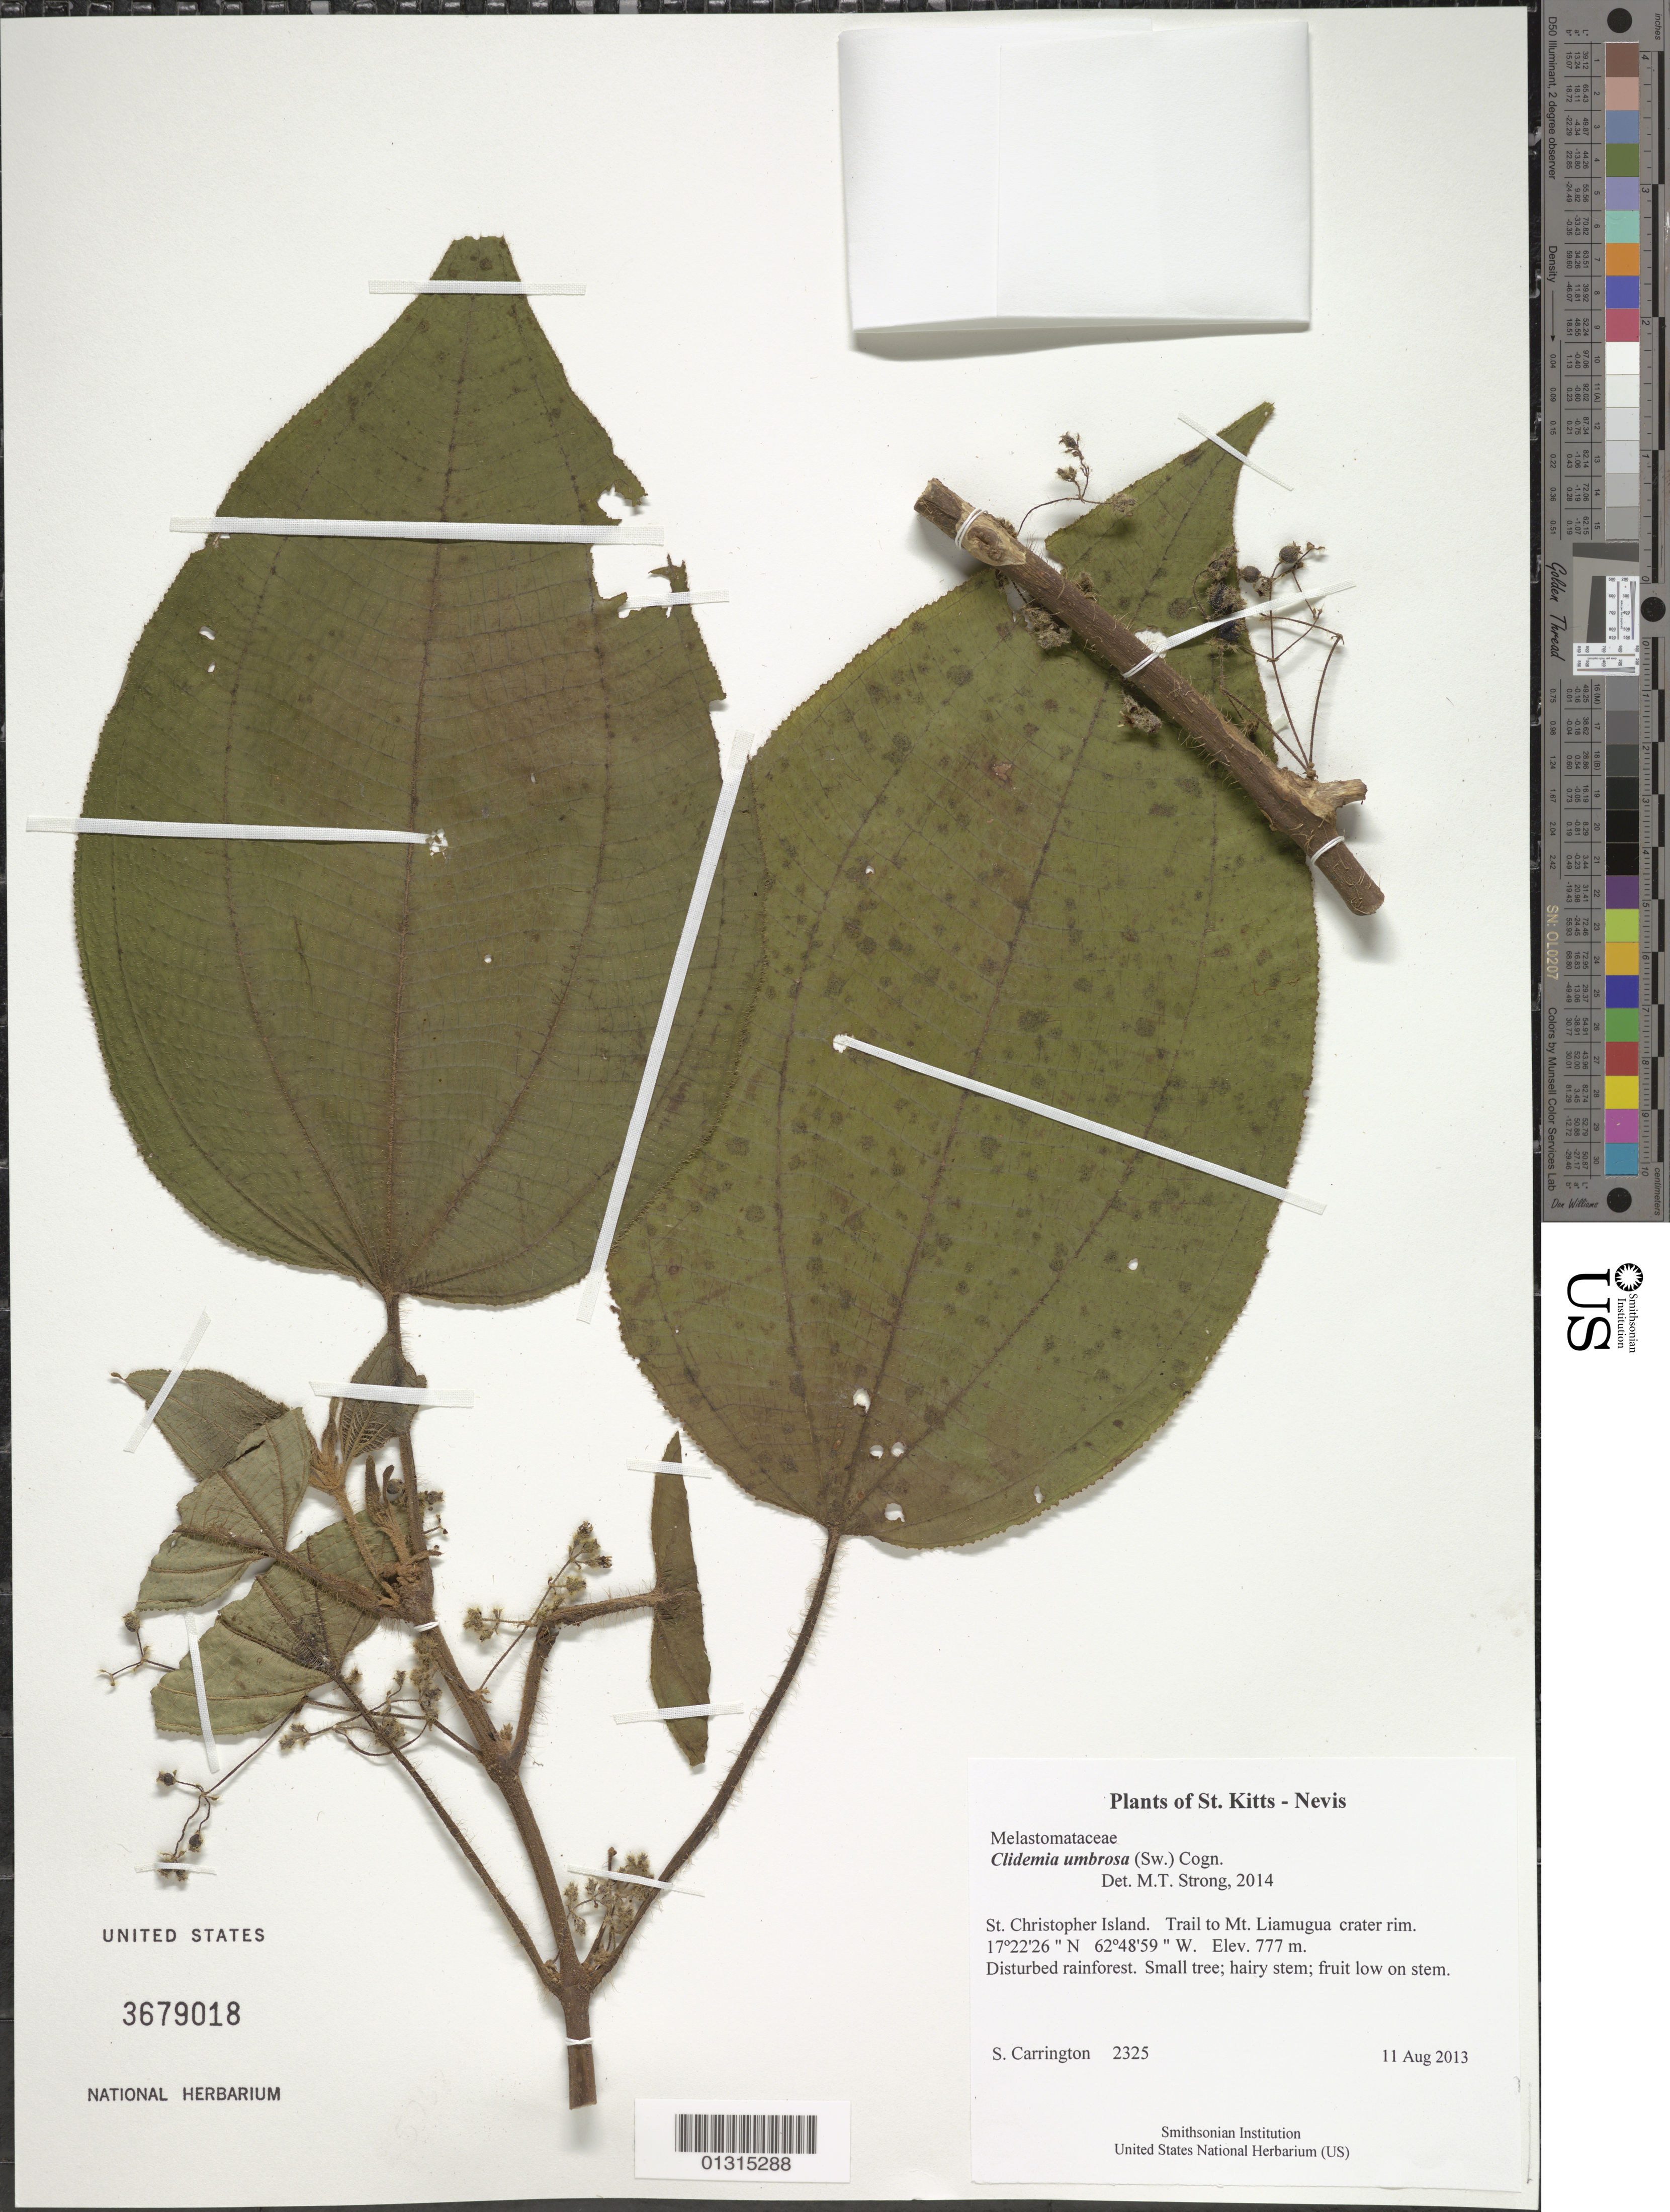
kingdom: Plantae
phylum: Tracheophyta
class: Magnoliopsida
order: Myrtales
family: Melastomataceae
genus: Clidemia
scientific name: Clidemia umbrosa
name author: (Sw.) Cogn.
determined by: Strong, M. T., (US), Smithsonian Institution - National Museum of Natural History (UNITED STATES)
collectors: C. M. S. Carrington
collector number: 2325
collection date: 2013-08-11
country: St. Christopher-Nevis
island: St. Christopher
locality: Trail to Mt. Liamugua crater rim.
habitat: Disturbed rainforest.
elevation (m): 777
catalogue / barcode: US 3679018